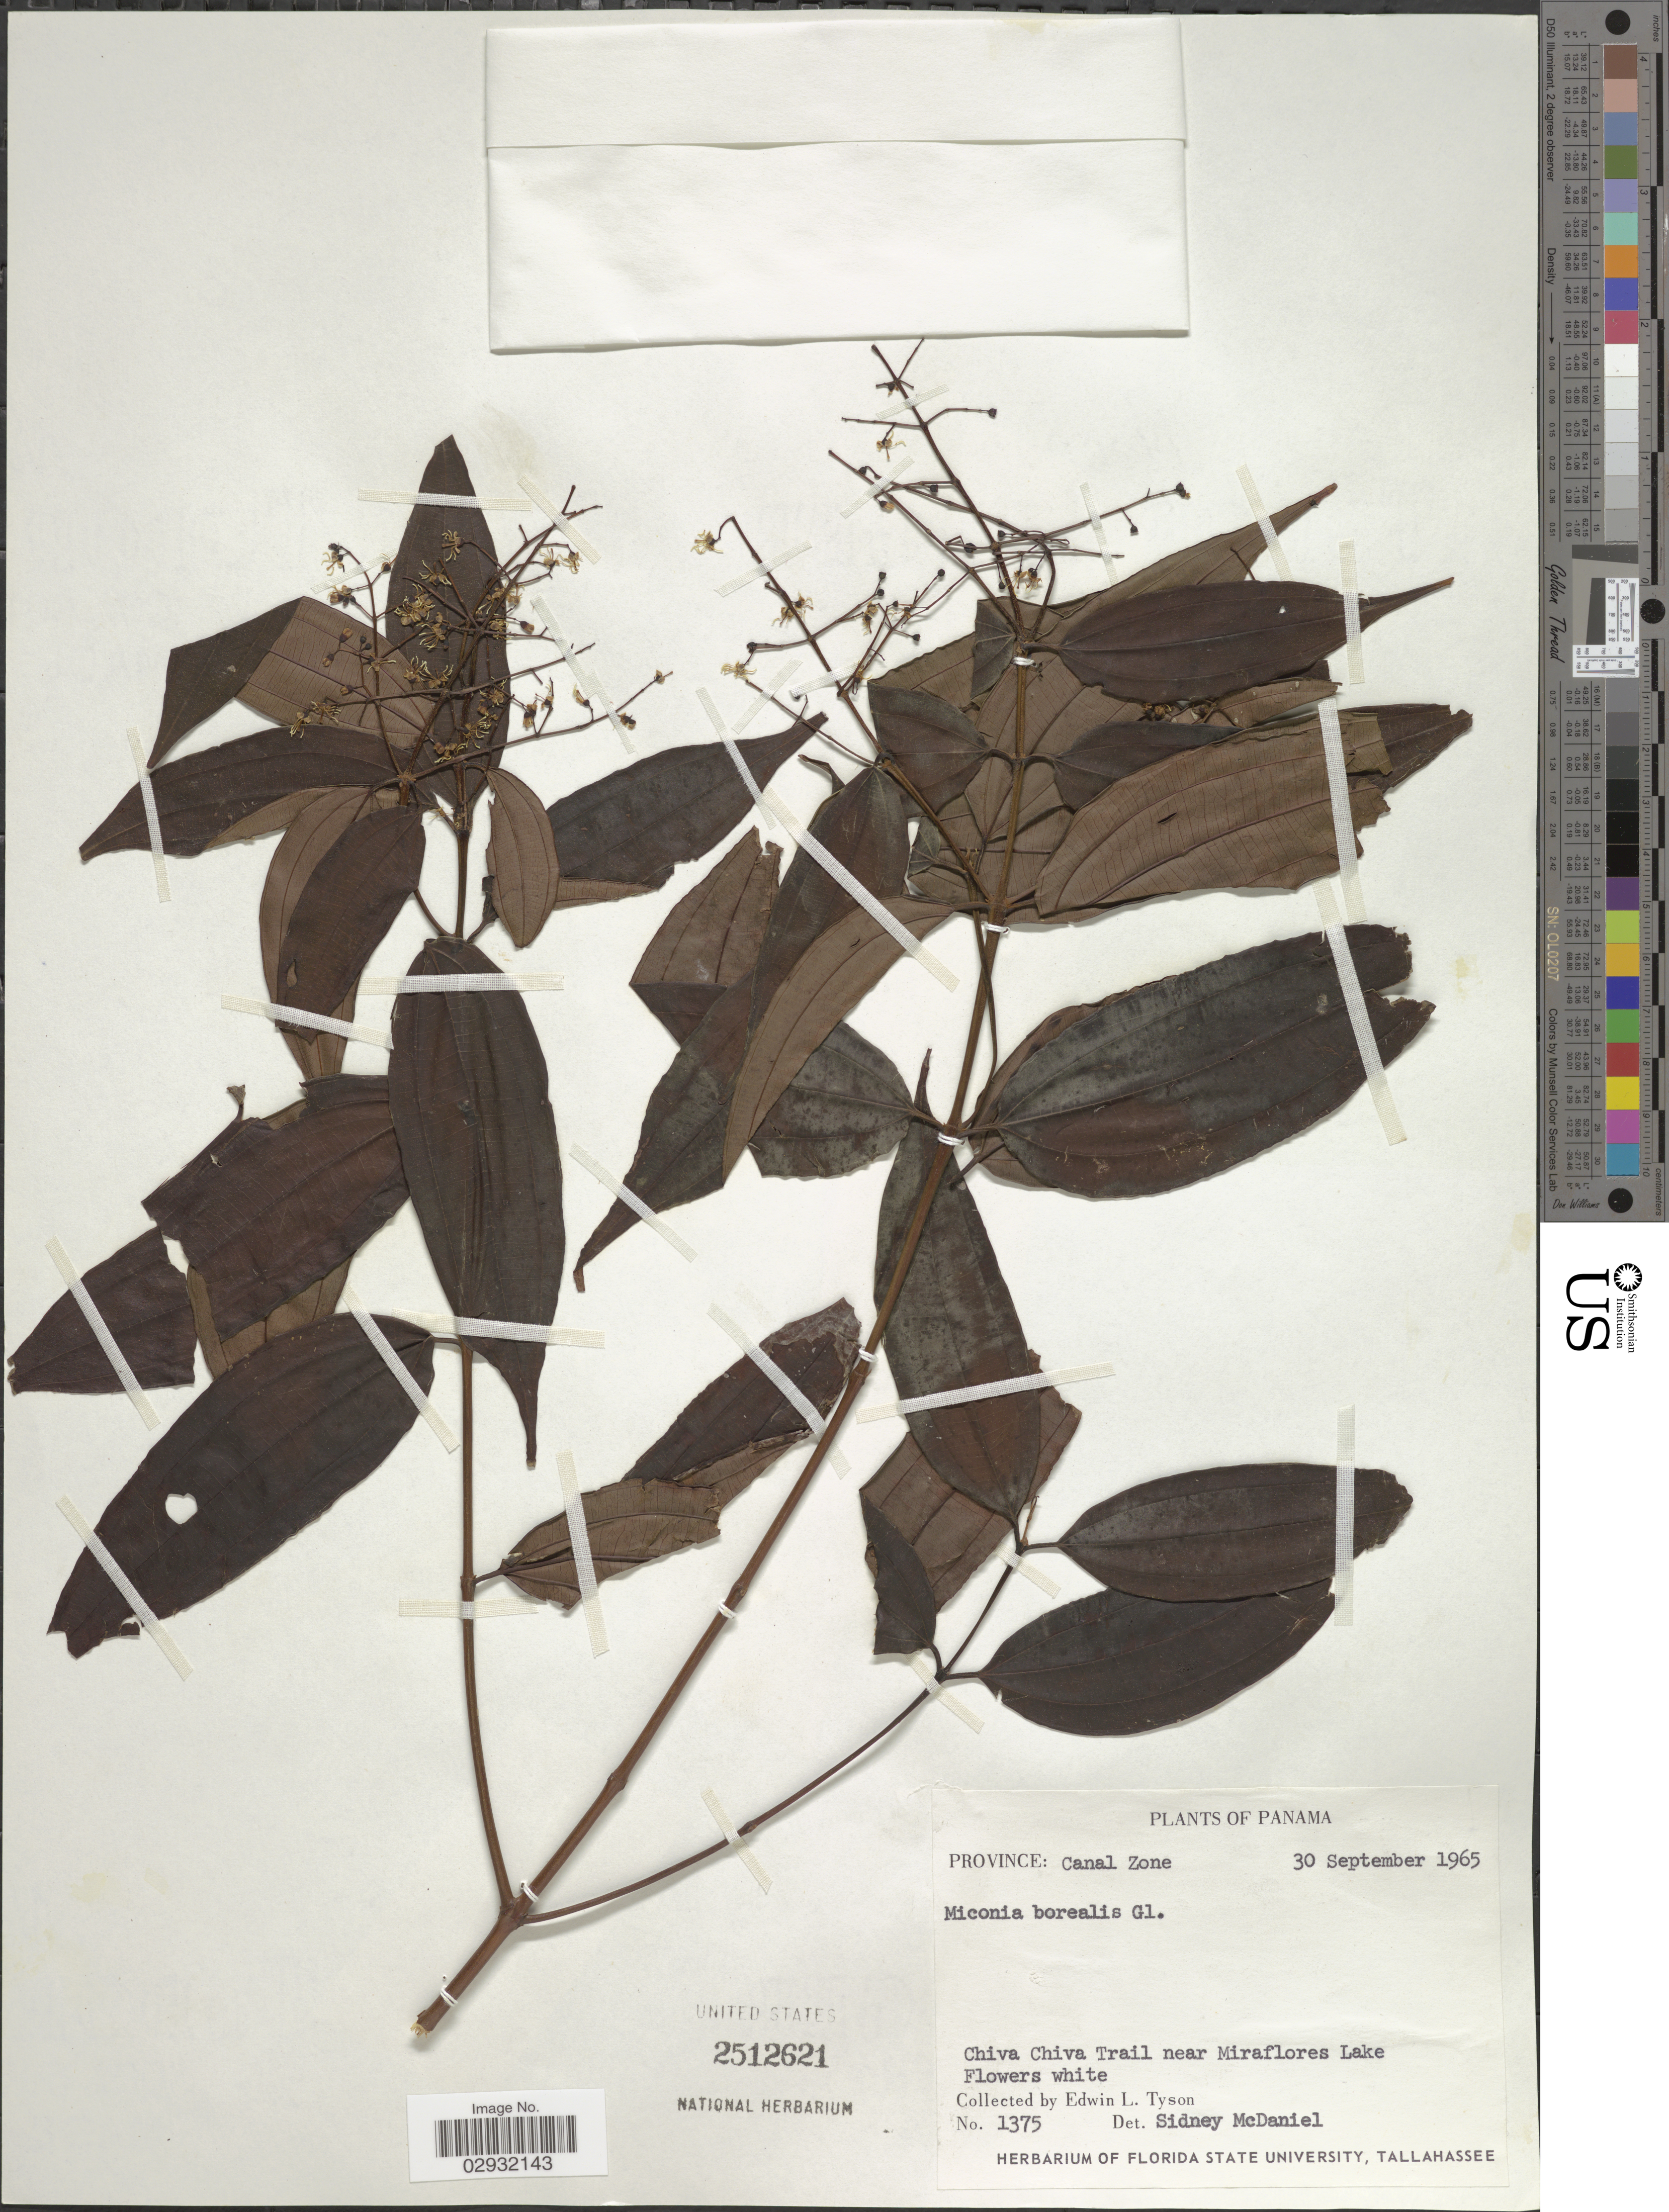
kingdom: Plantae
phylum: Tracheophyta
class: Magnoliopsida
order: Myrtales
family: Melastomataceae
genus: Miconia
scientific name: Miconia borealis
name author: Gleason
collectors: E. L. Tyson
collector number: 1375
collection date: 1965-09-30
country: Panama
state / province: Panamá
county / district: Canal Zone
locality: Province: Canal Zone, Chiva Chiva Trail near Miraflores Lake.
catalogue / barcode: US 2512621